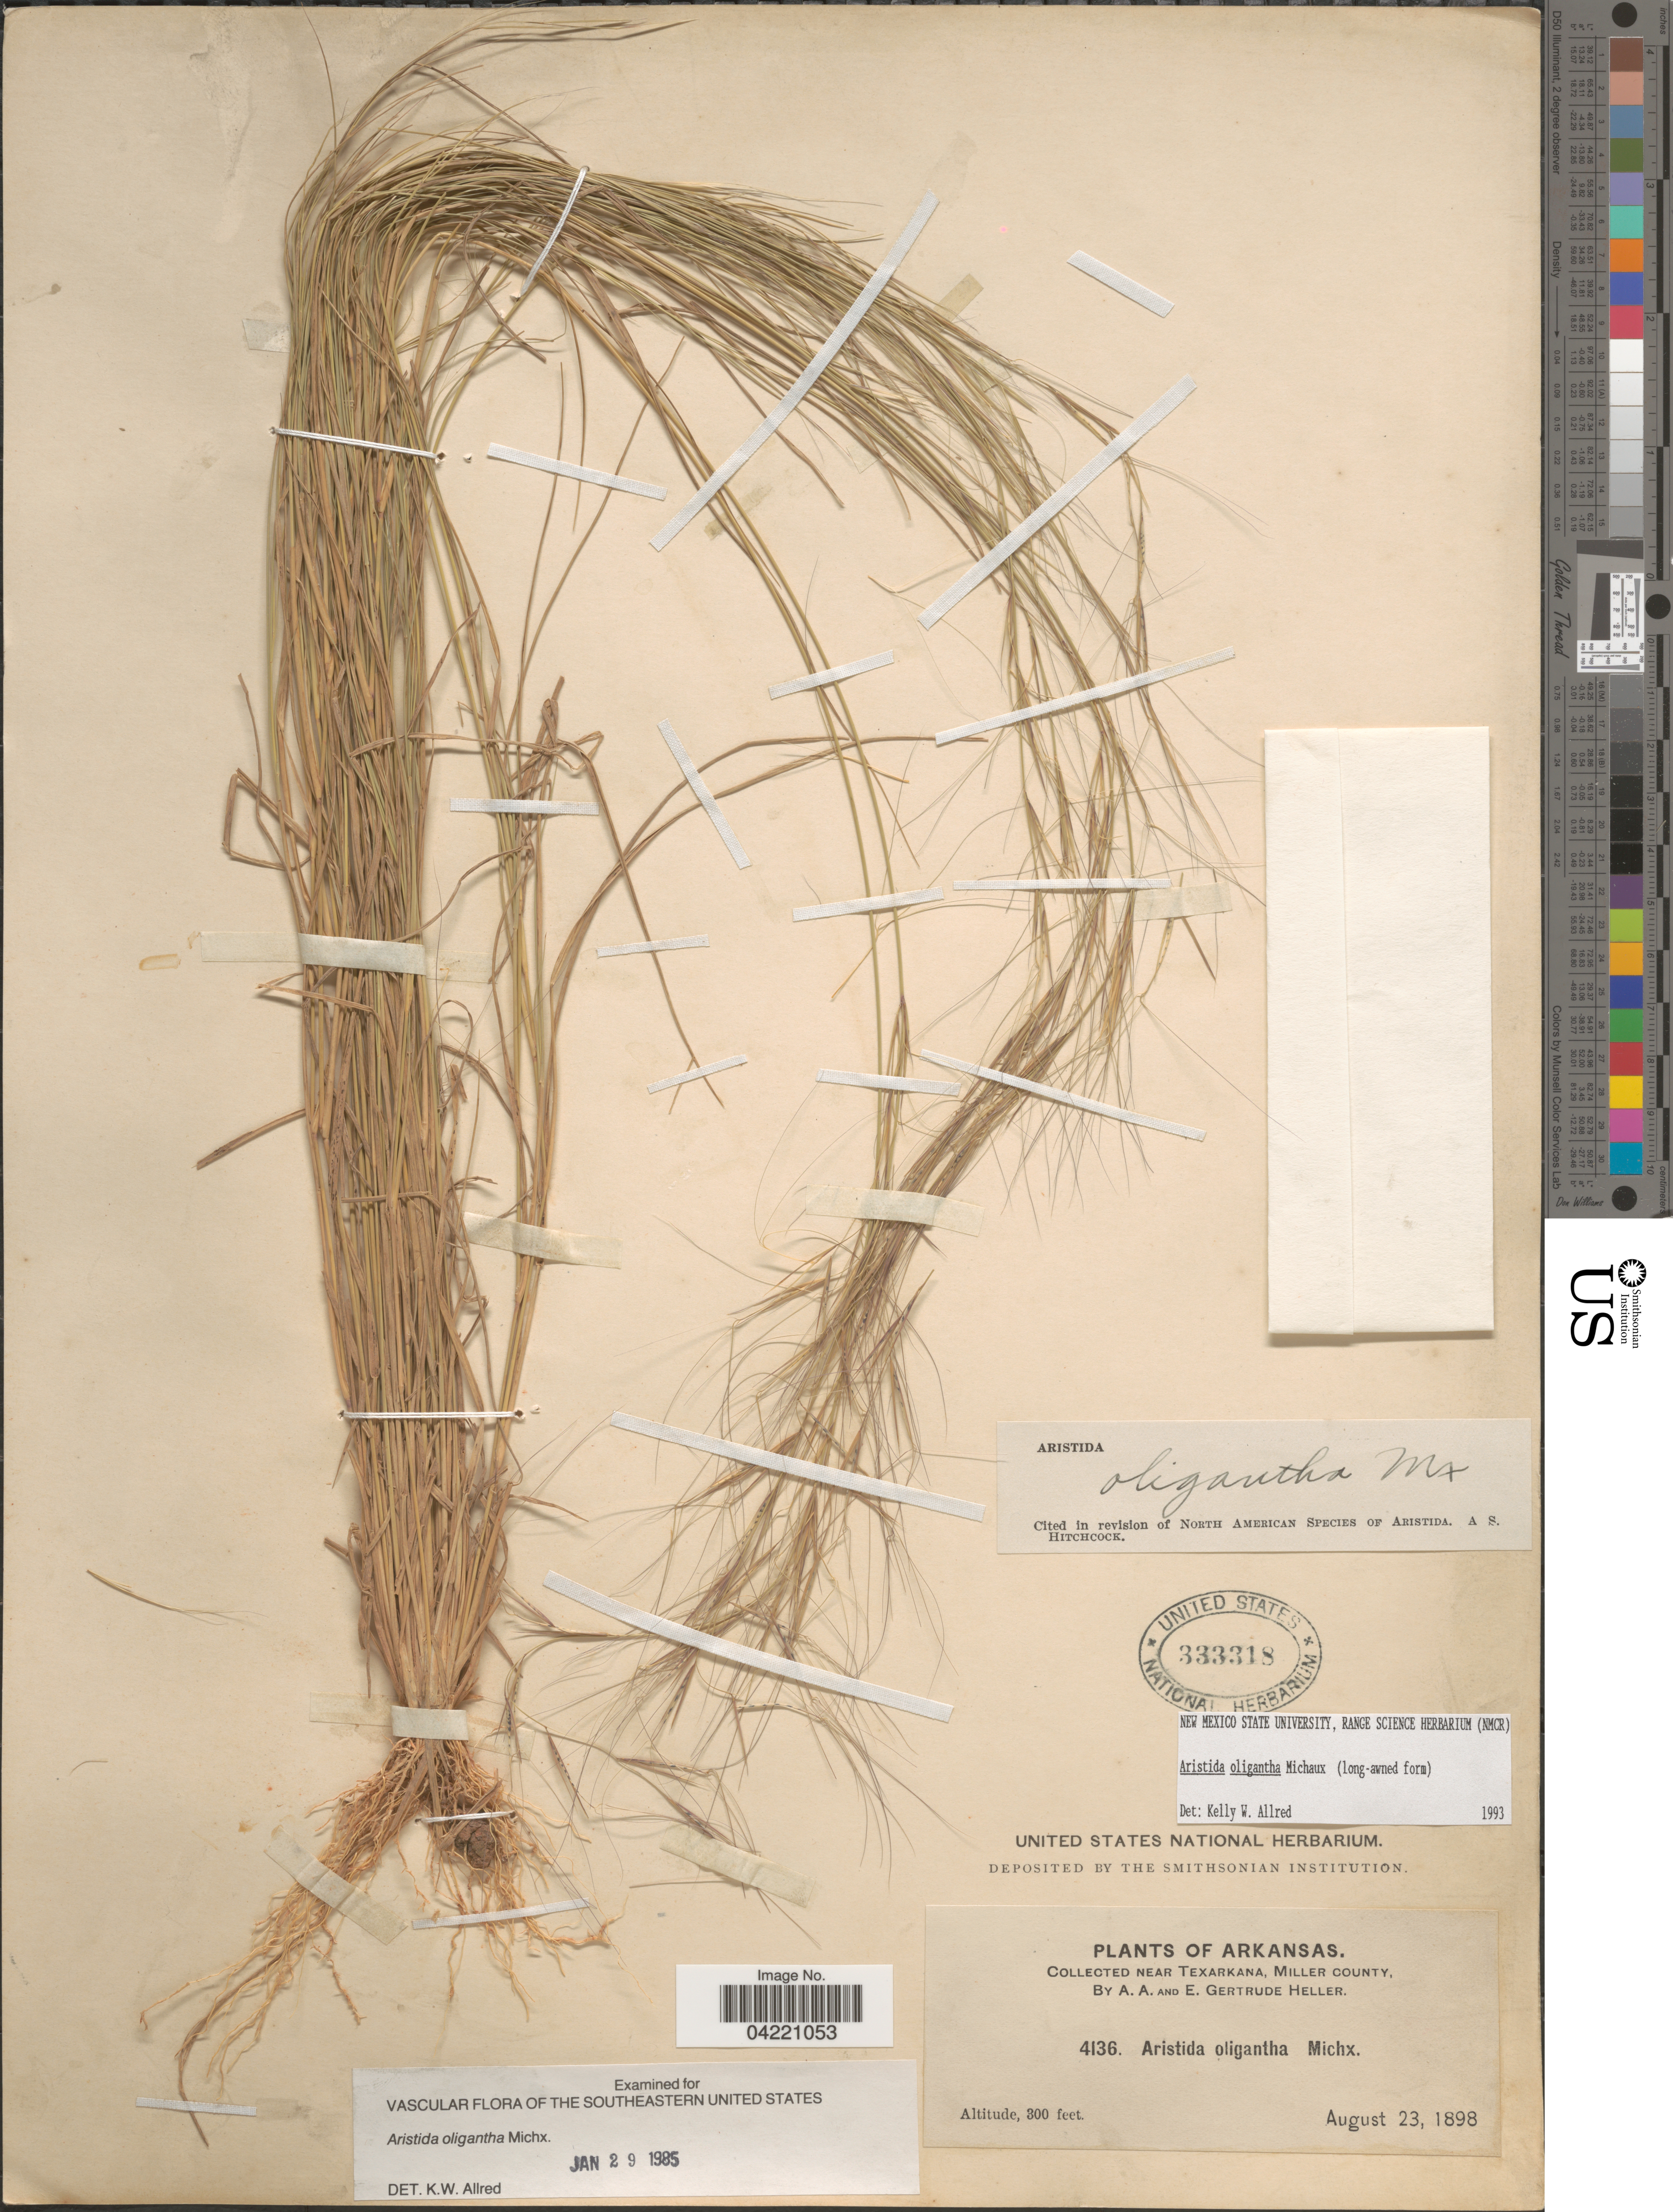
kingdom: Plantae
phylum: Tracheophyta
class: Liliopsida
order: Poales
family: Poaceae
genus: Aristida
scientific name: Aristida oligantha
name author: Michx.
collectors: A. A. Heller & E. G. Heller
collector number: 4136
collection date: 1898-08-23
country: United States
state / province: Arkansas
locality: Near Texarkana, Miller County.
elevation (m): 91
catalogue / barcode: US 333318